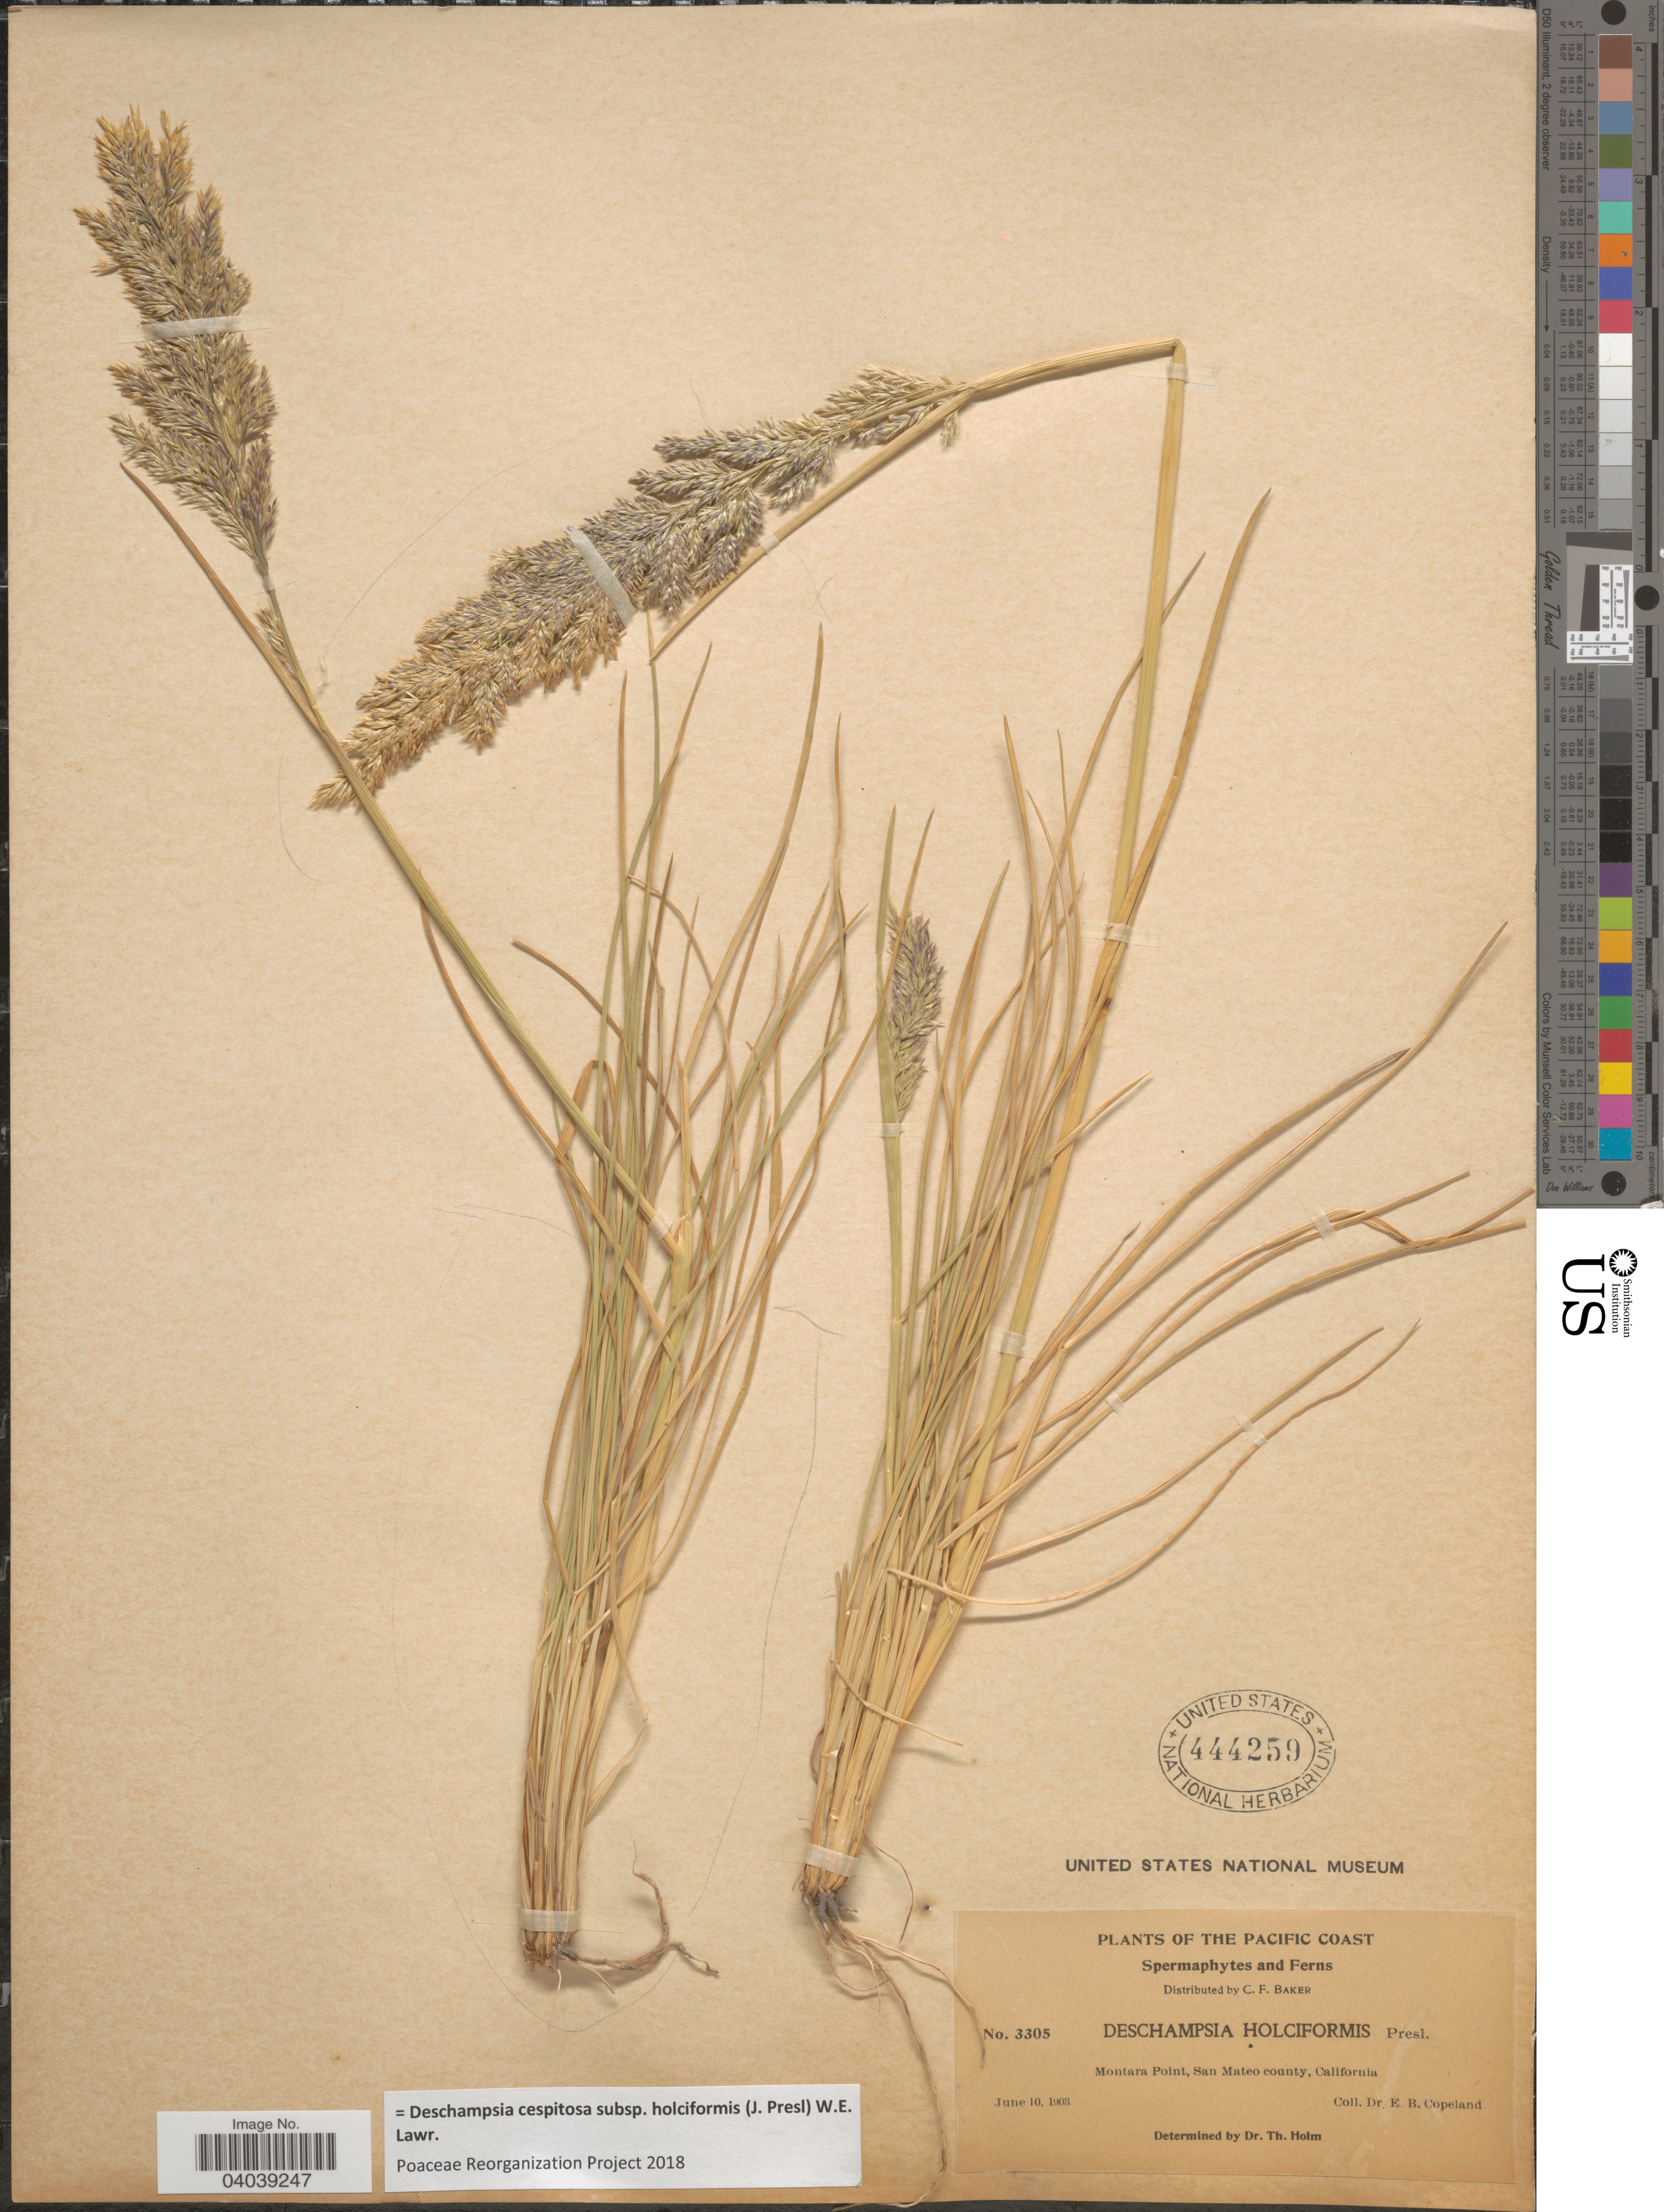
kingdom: Plantae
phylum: Tracheophyta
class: Liliopsida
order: Poales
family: Poaceae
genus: Deschampsia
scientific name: Deschampsia cespitosa subsp. holciformis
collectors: E. B. Copeland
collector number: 3305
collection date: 1903-06-10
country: United States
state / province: California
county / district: San Mateo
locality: The Pacific Coast. Montara Point, San Mateo county.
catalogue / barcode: US 444259